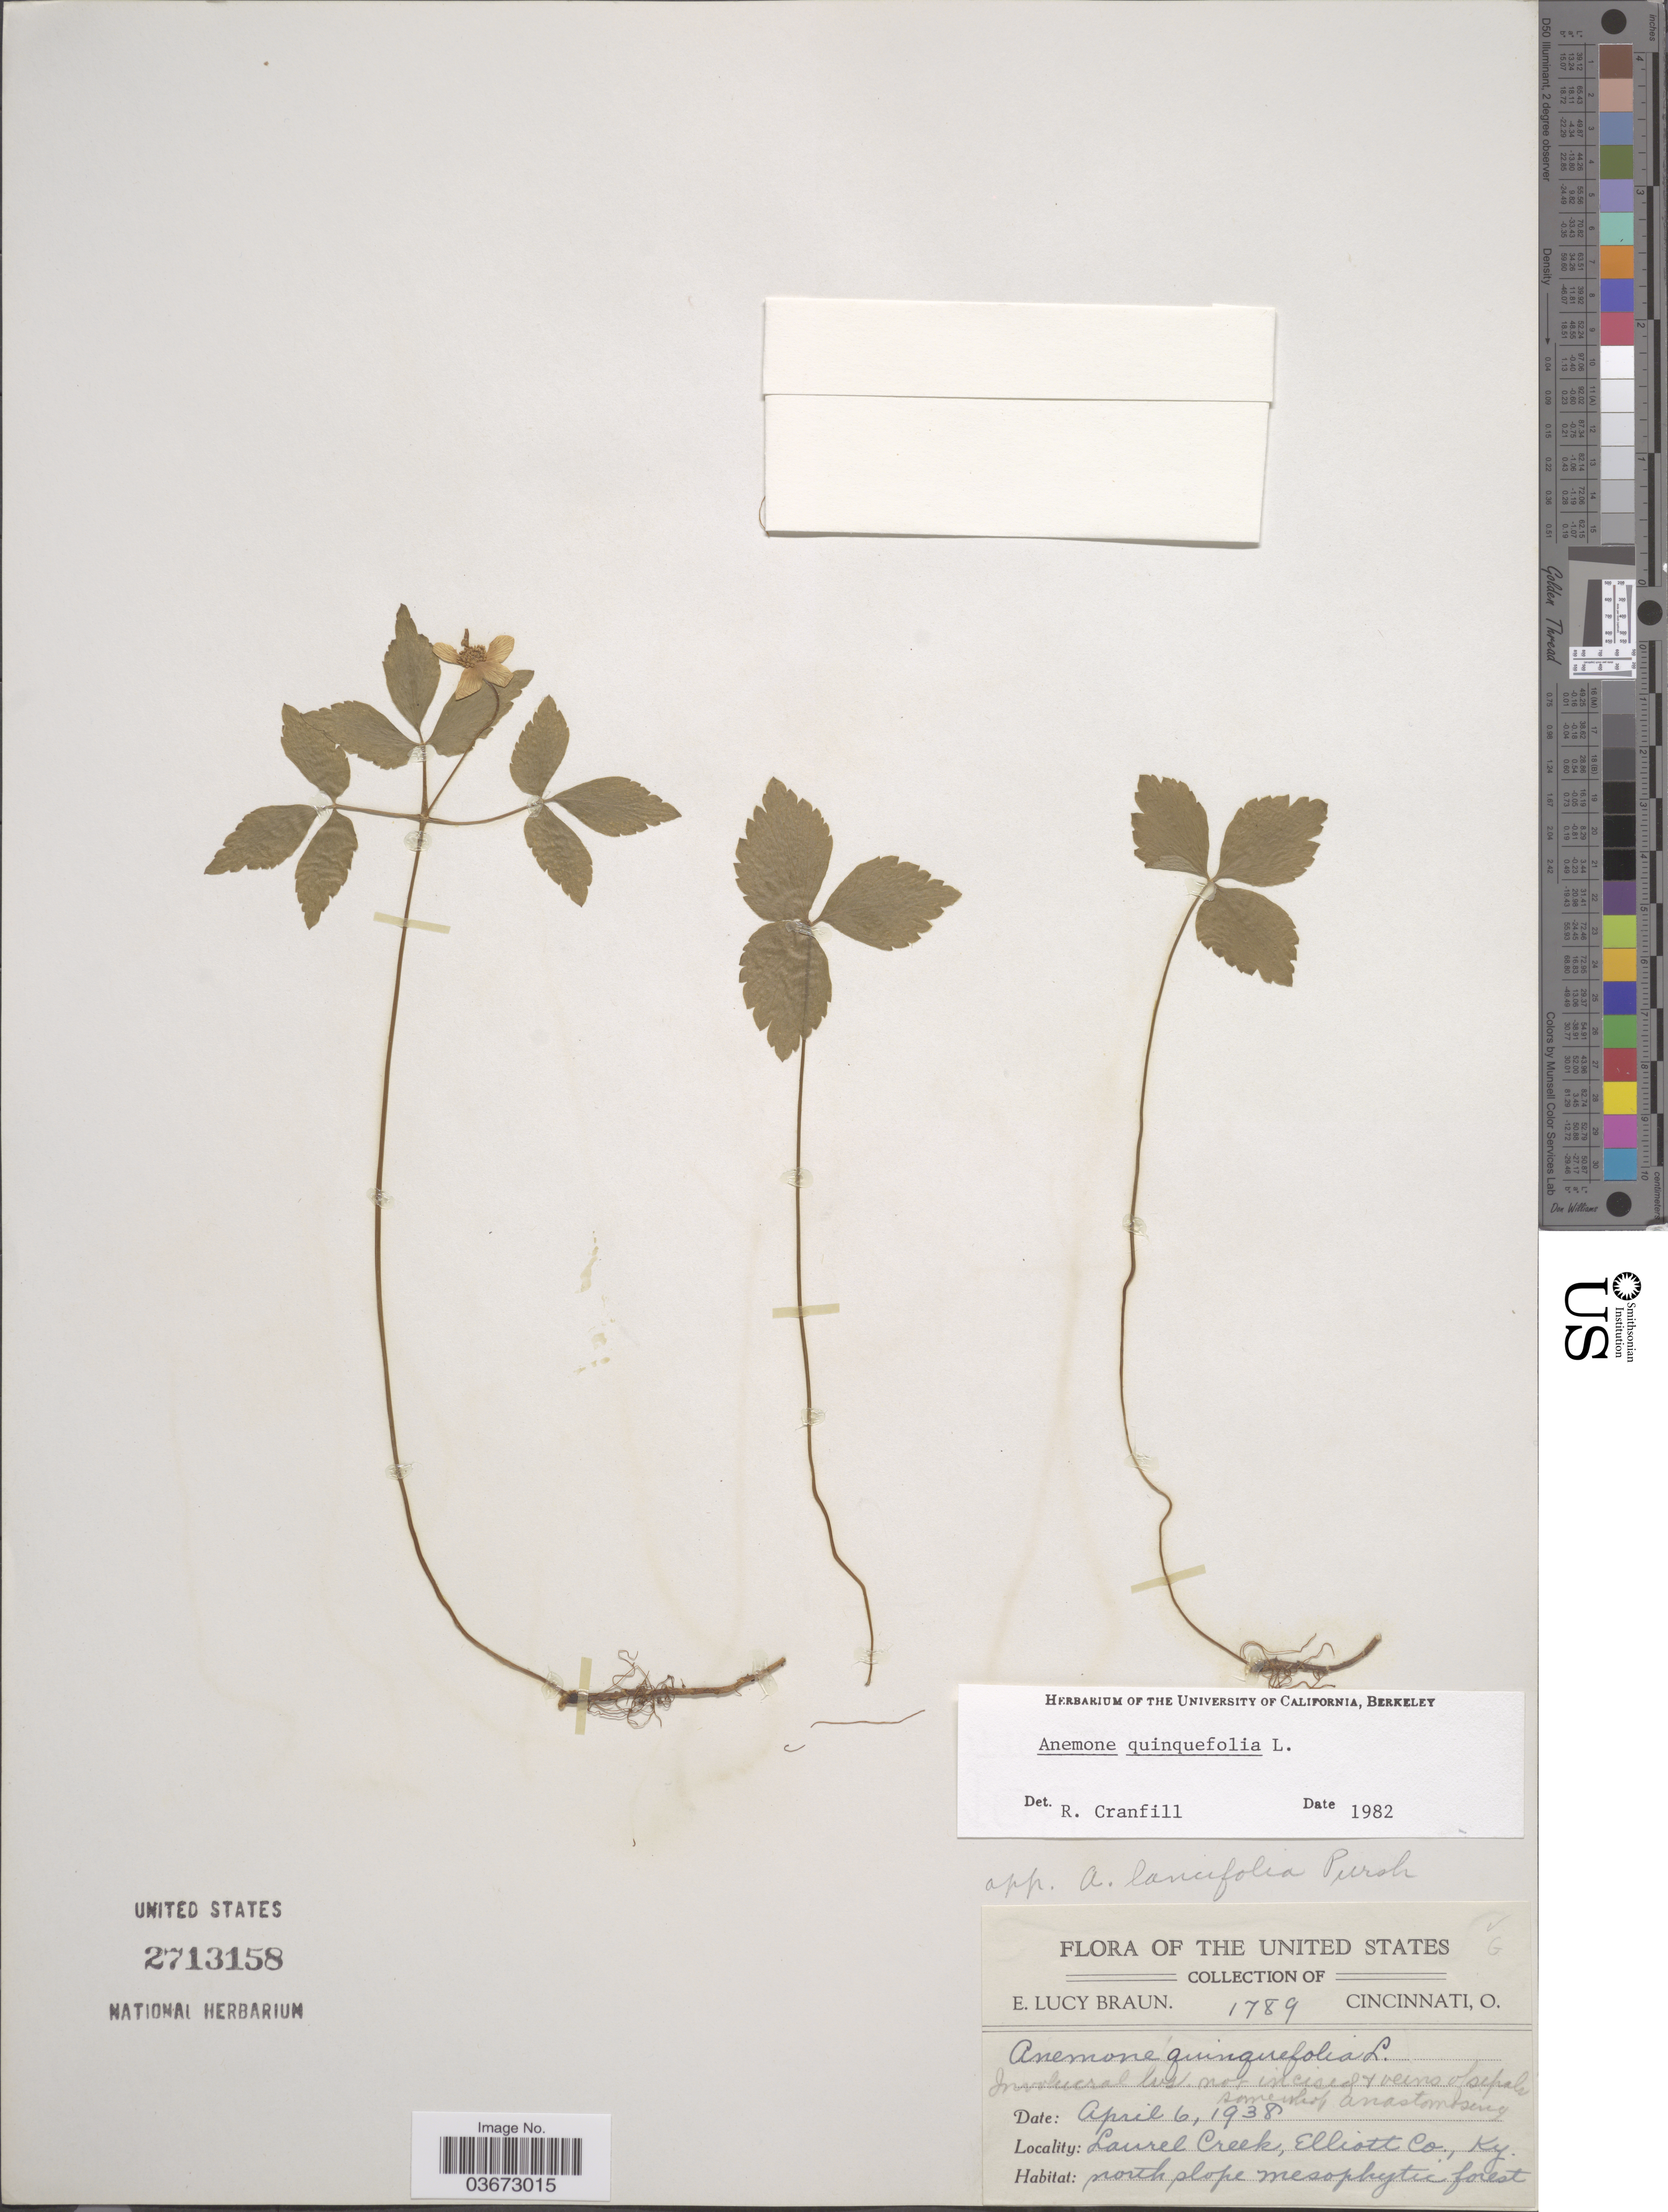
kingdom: Plantae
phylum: Tracheophyta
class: Magnoliopsida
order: Ranunculales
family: Ranunculaceae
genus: Anemone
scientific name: Anemone quinquefolia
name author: L.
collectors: E. L. Braun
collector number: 1789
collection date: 1938-04-06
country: United States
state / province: Kentucky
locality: Laurel Creek, Elliott Co. North slope.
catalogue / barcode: US 2713158